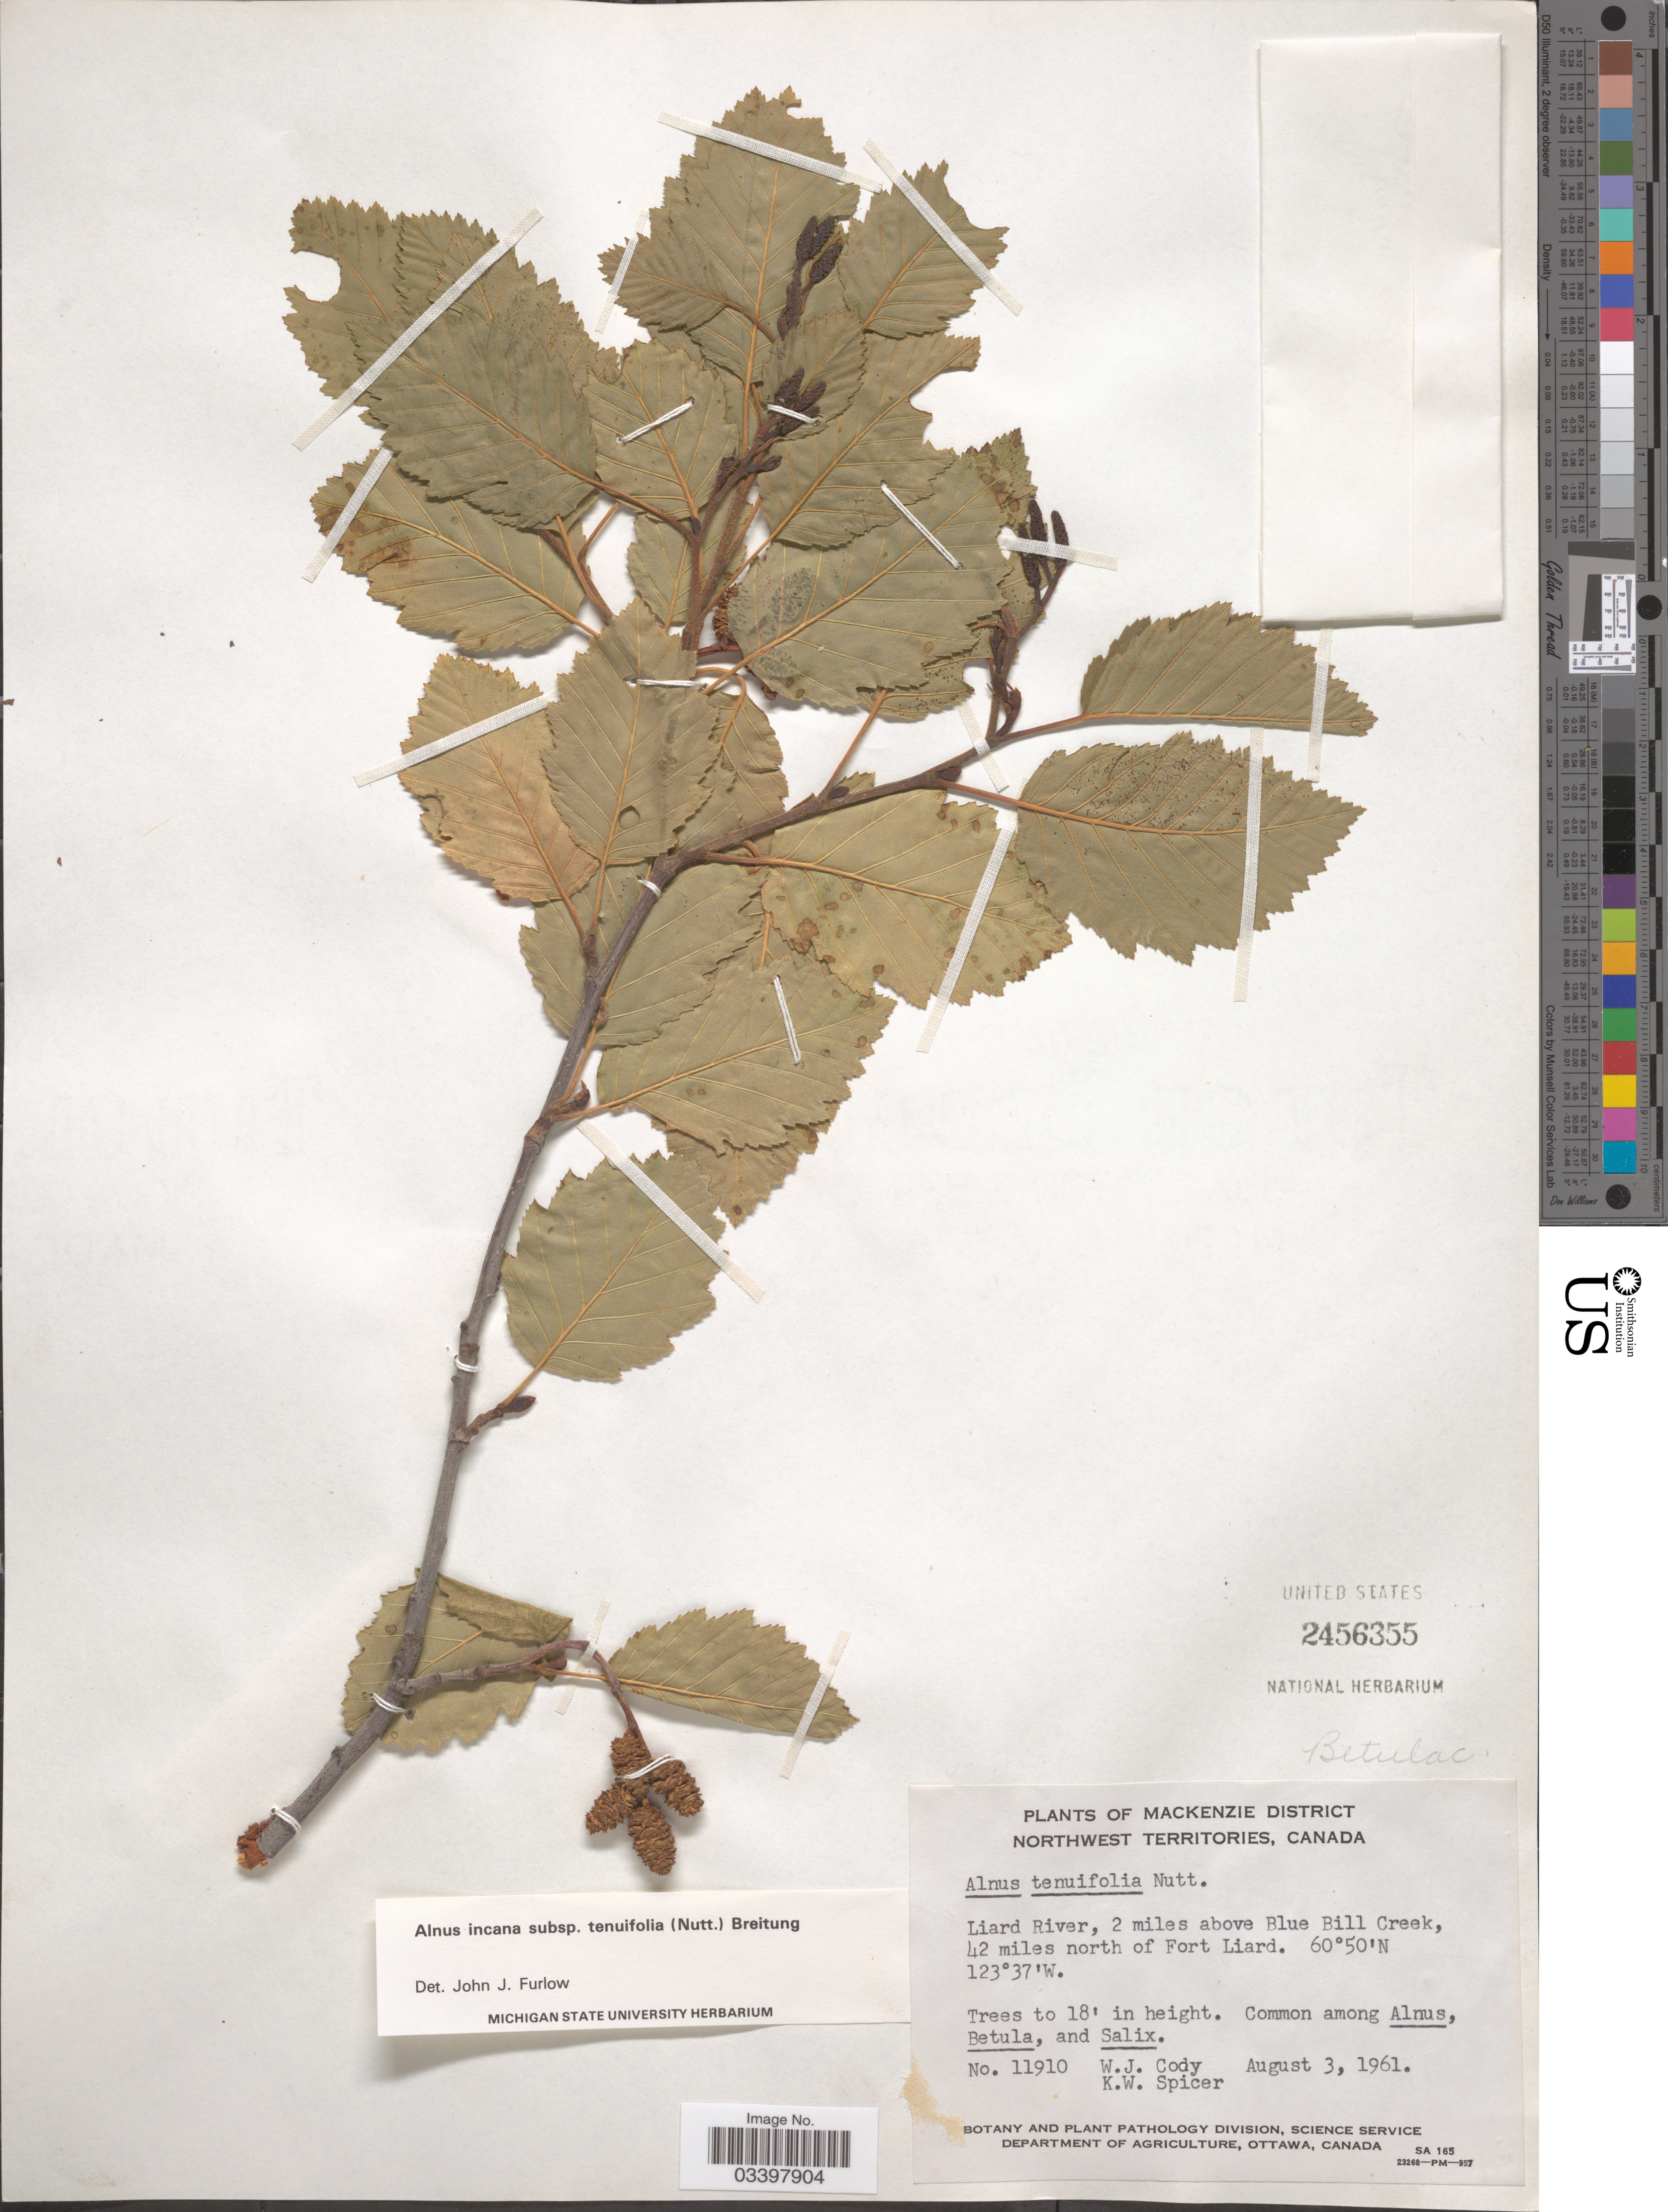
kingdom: Plantae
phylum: Tracheophyta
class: Magnoliopsida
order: Fagales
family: Betulaceae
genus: Alnus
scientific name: Alnus incana subsp. tenuifolia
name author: (Nutt.) Breitung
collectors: W. Cody & K. Spicer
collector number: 11910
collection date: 1961-08-03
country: Canada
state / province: Northwest Territories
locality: Mackenzie District. Liard River, 2 miles above Blue Bill Creek, 42 miles north of Fort Liard.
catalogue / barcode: US 2456355